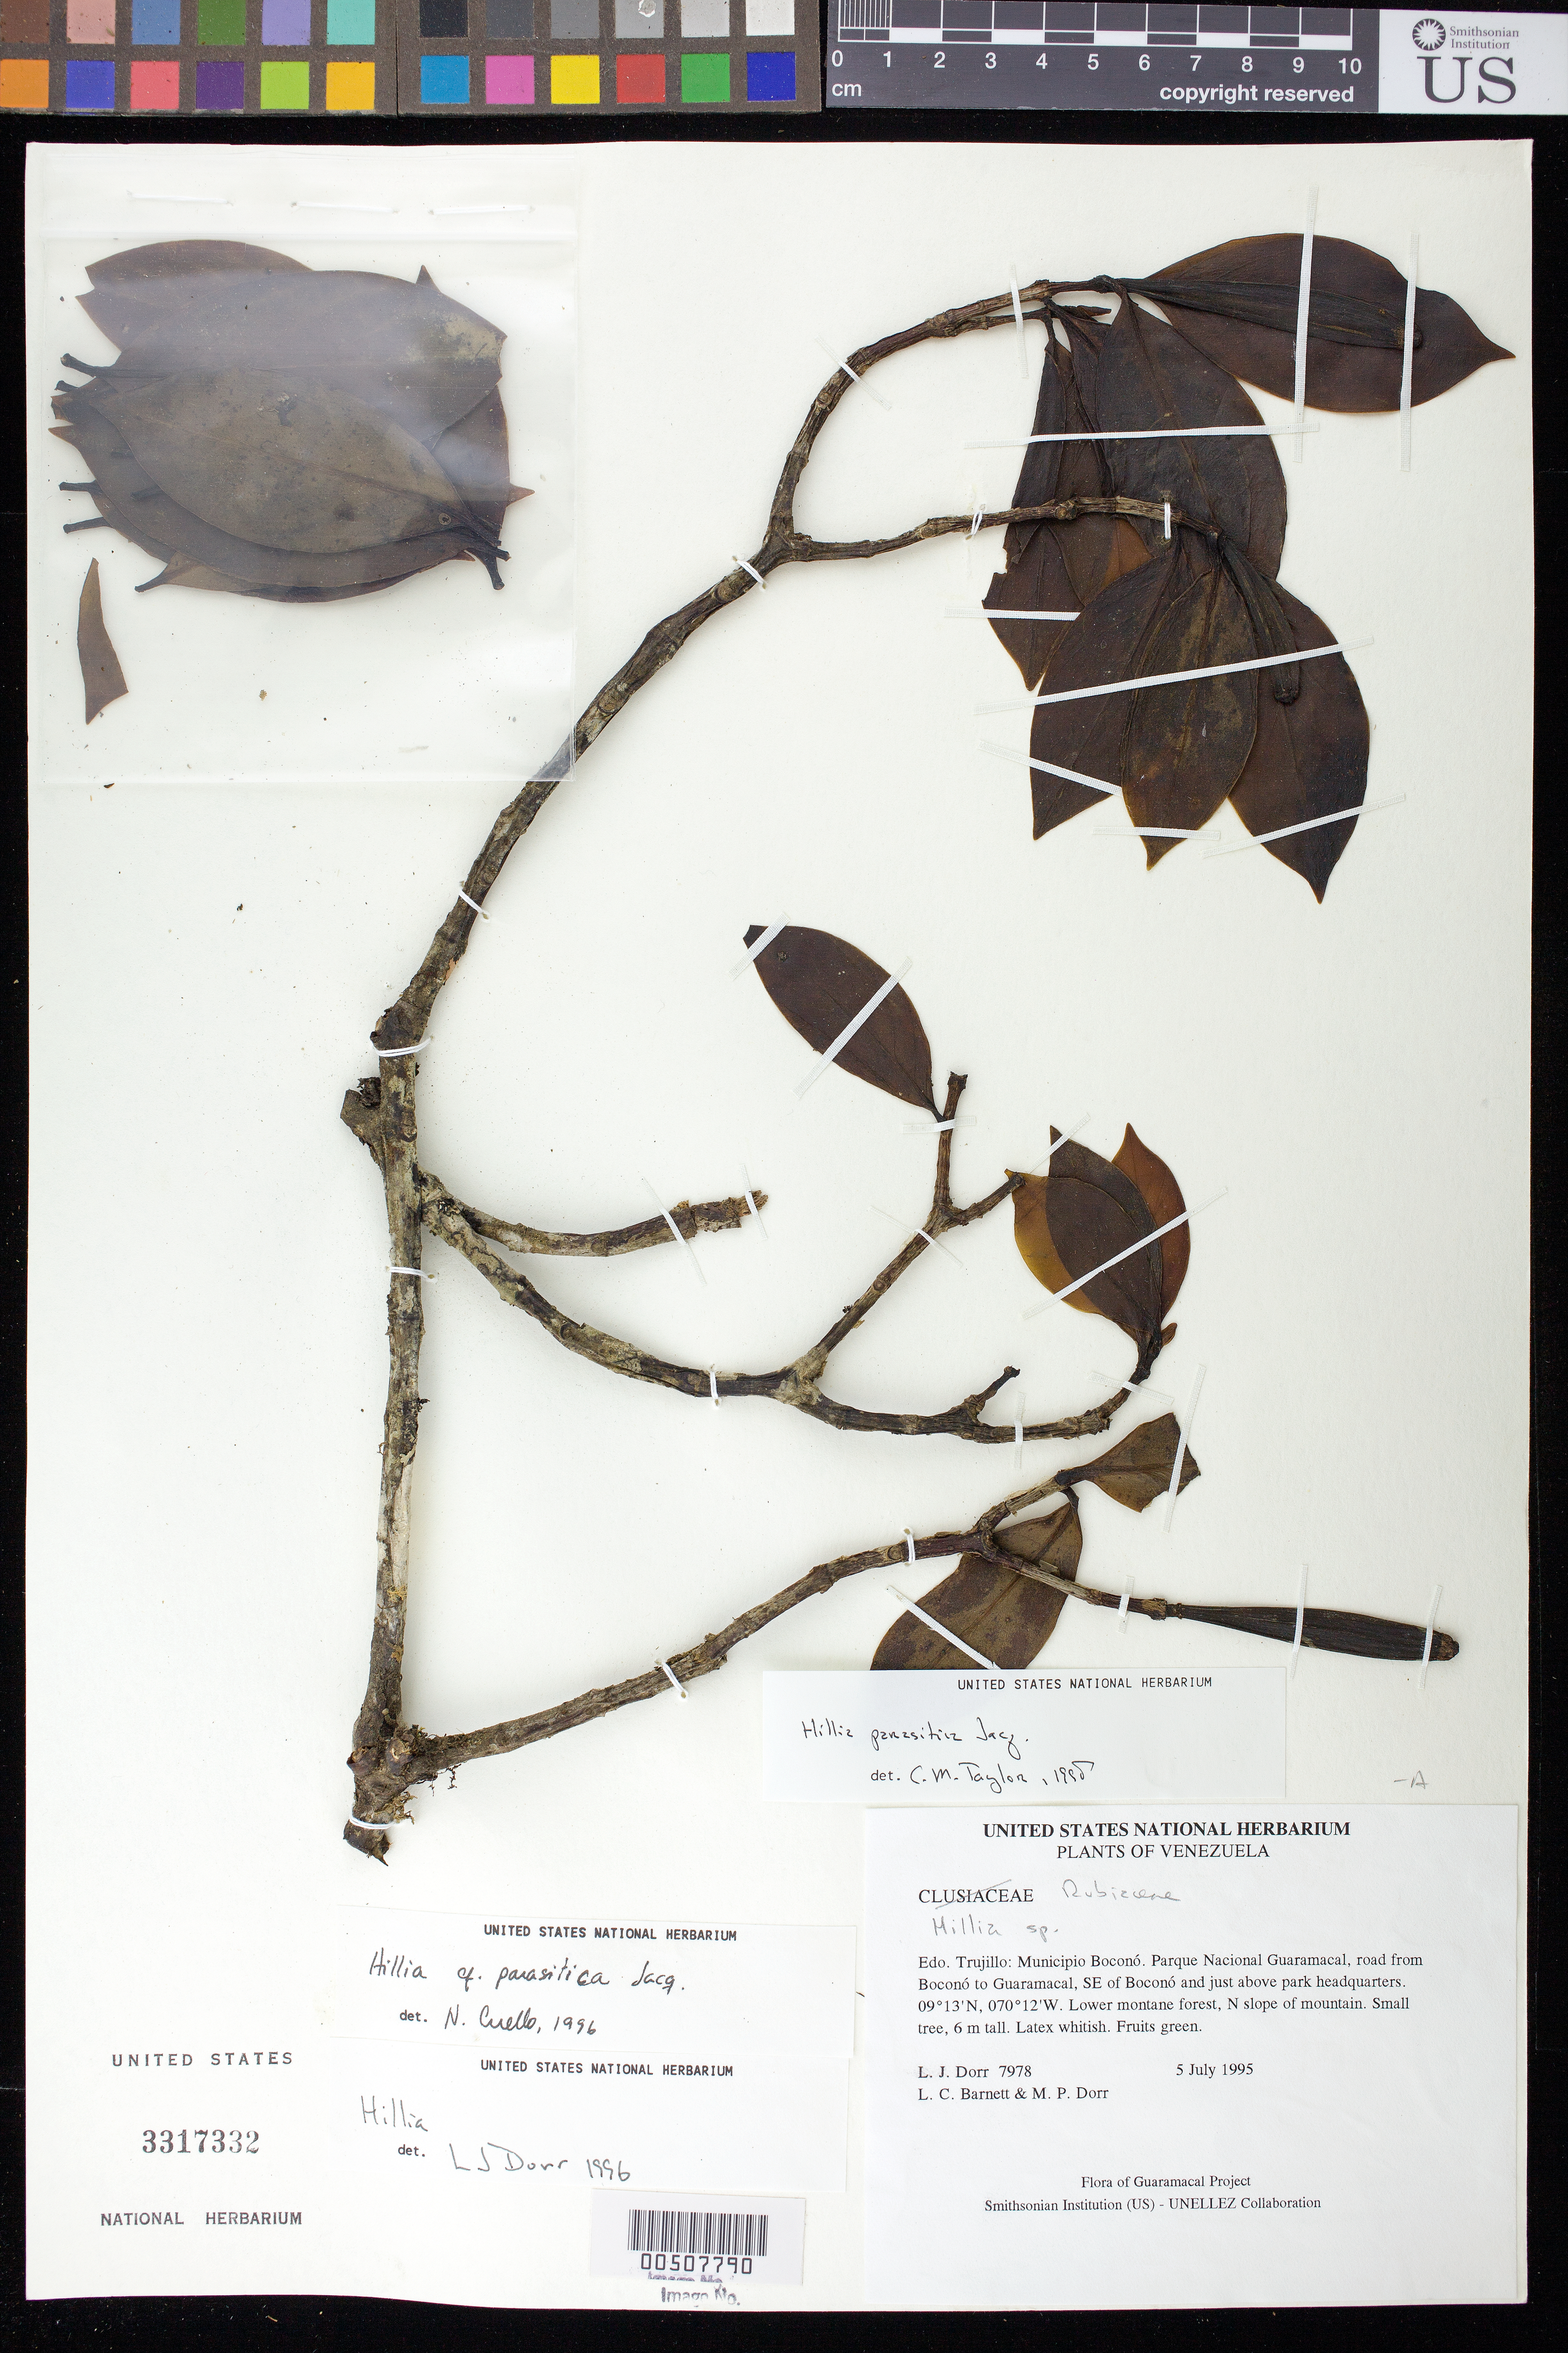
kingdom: Plantae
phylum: Tracheophyta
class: Magnoliopsida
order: Gentianales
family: Rubiaceae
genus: Hillia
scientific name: Hillia parasitica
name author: Jacq.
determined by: Dorr, L. J., (BOT), Smithsonian Institution - National Museum of Natural History (UNITED STATES)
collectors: L. J. Dorr, L. C. Barnett & M. P. Dorr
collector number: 7978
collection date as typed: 05 Jul 1995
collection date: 1995-07-05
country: Venezuela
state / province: Trujillo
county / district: Boconó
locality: Parque Nacional Guaramacal, road from Boconó to Guaramacal, SE of Boconó, just above park headquarters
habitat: Lower montane forest, N slope of mountain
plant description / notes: A, PORT, US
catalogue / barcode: US 3317332